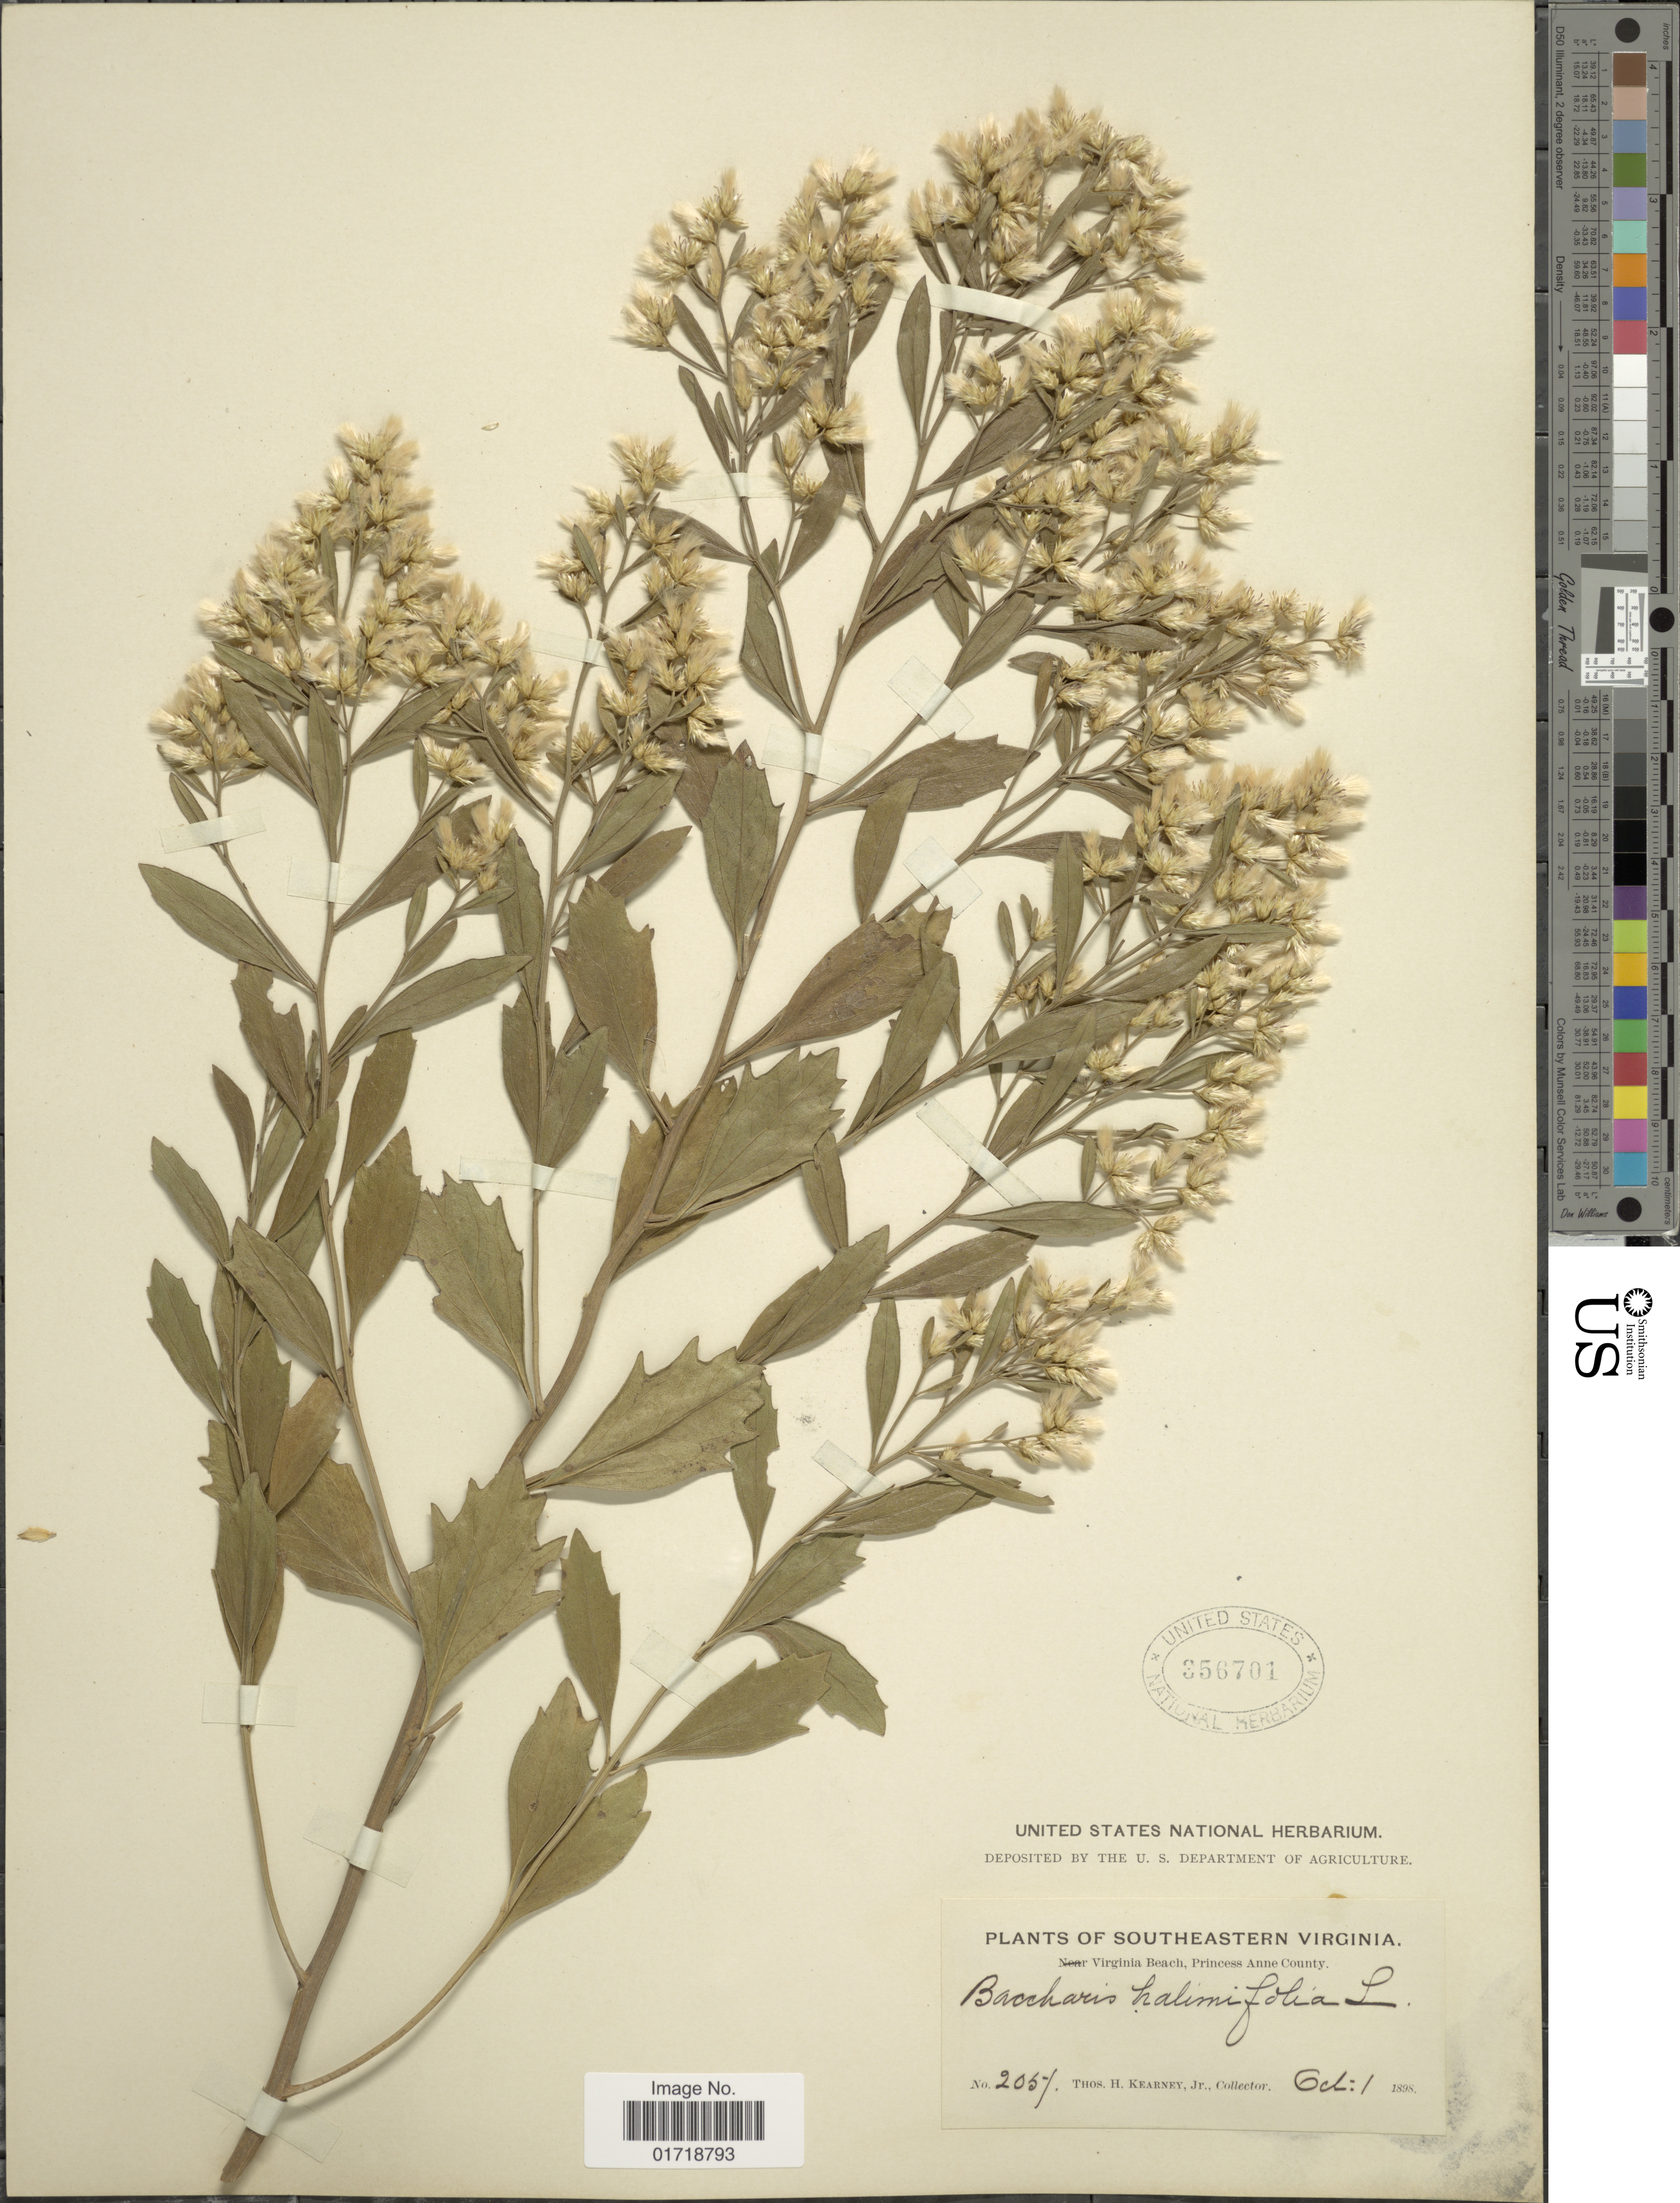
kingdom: Plantae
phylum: Tracheophyta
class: Magnoliopsida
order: Asterales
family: Asteraceae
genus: Baccharis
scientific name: Baccharis halimifolia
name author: L.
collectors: T. H. Kearney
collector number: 2051*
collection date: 1898-10-01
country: United States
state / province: Virginia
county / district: City of Virginia Beach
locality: Southeastern Virginia, Virginia Beach, Princess Anna County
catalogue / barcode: US 356701